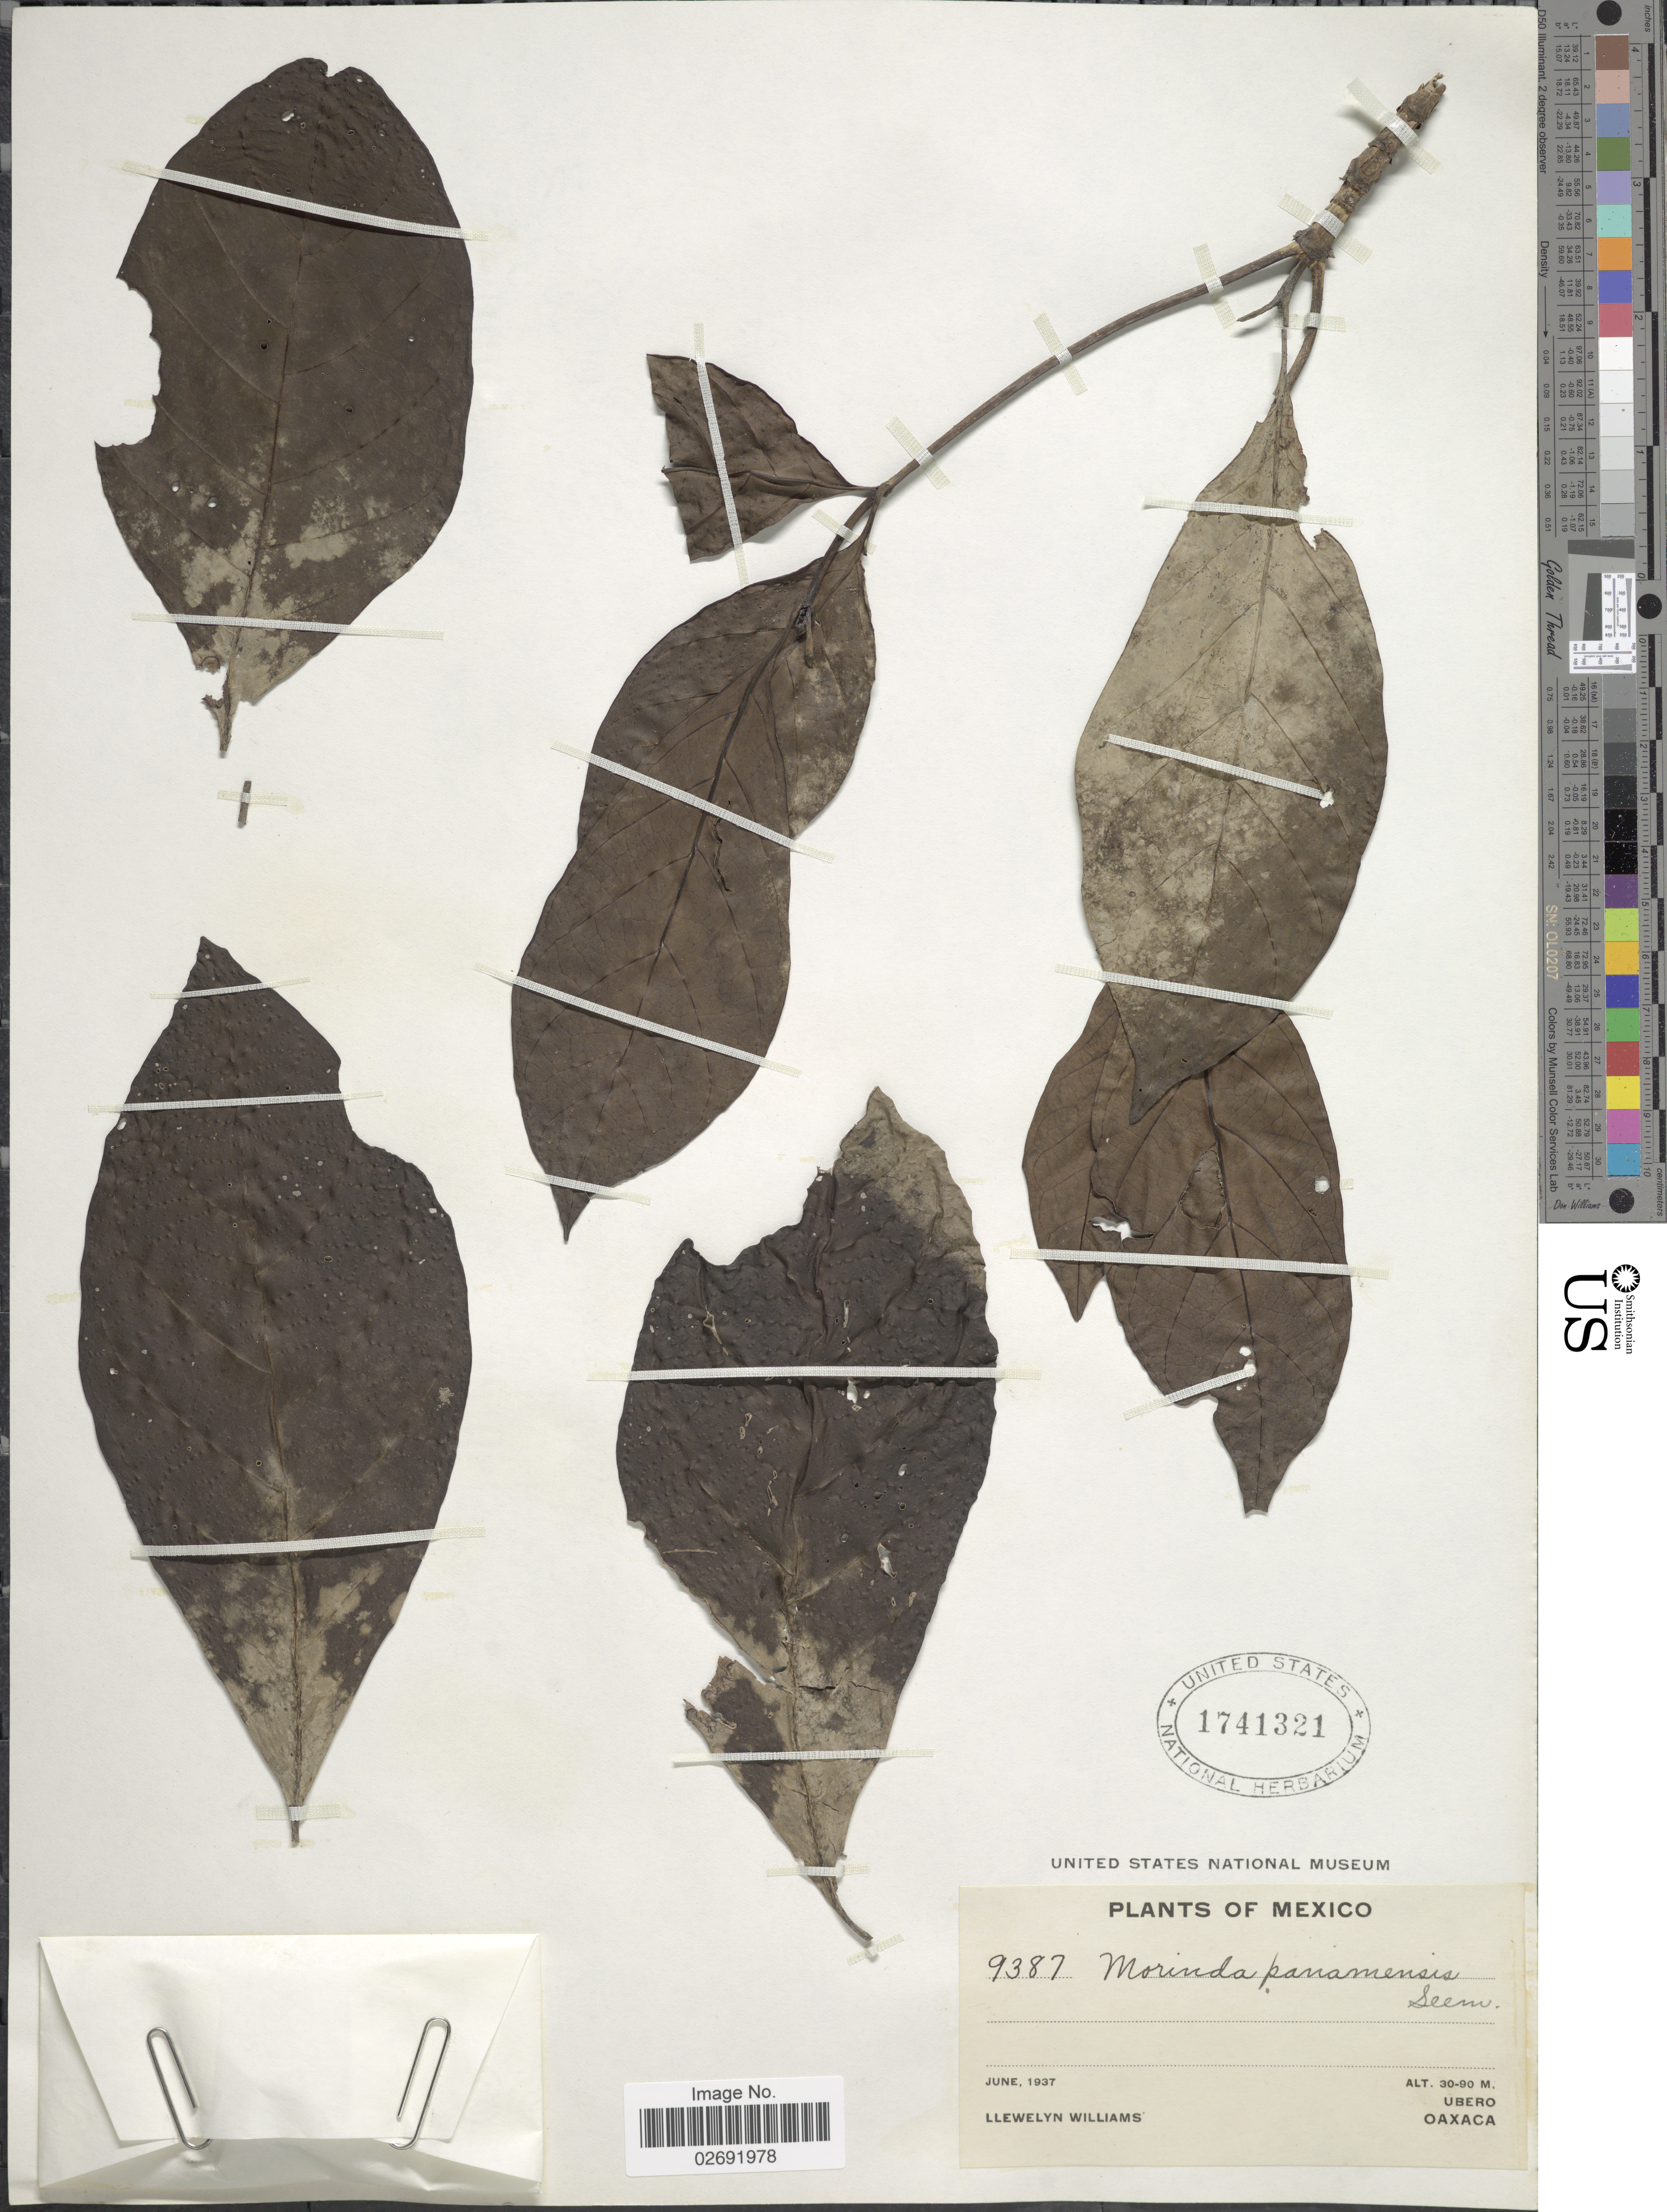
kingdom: Plantae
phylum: Tracheophyta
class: Magnoliopsida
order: Gentianales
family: Rubiaceae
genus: Morinda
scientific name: Morinda panamensis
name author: Seem.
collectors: Ll. Williams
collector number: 9387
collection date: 1937-06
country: Mexico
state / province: Oaxaca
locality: Ubero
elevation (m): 30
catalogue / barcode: US 1741321